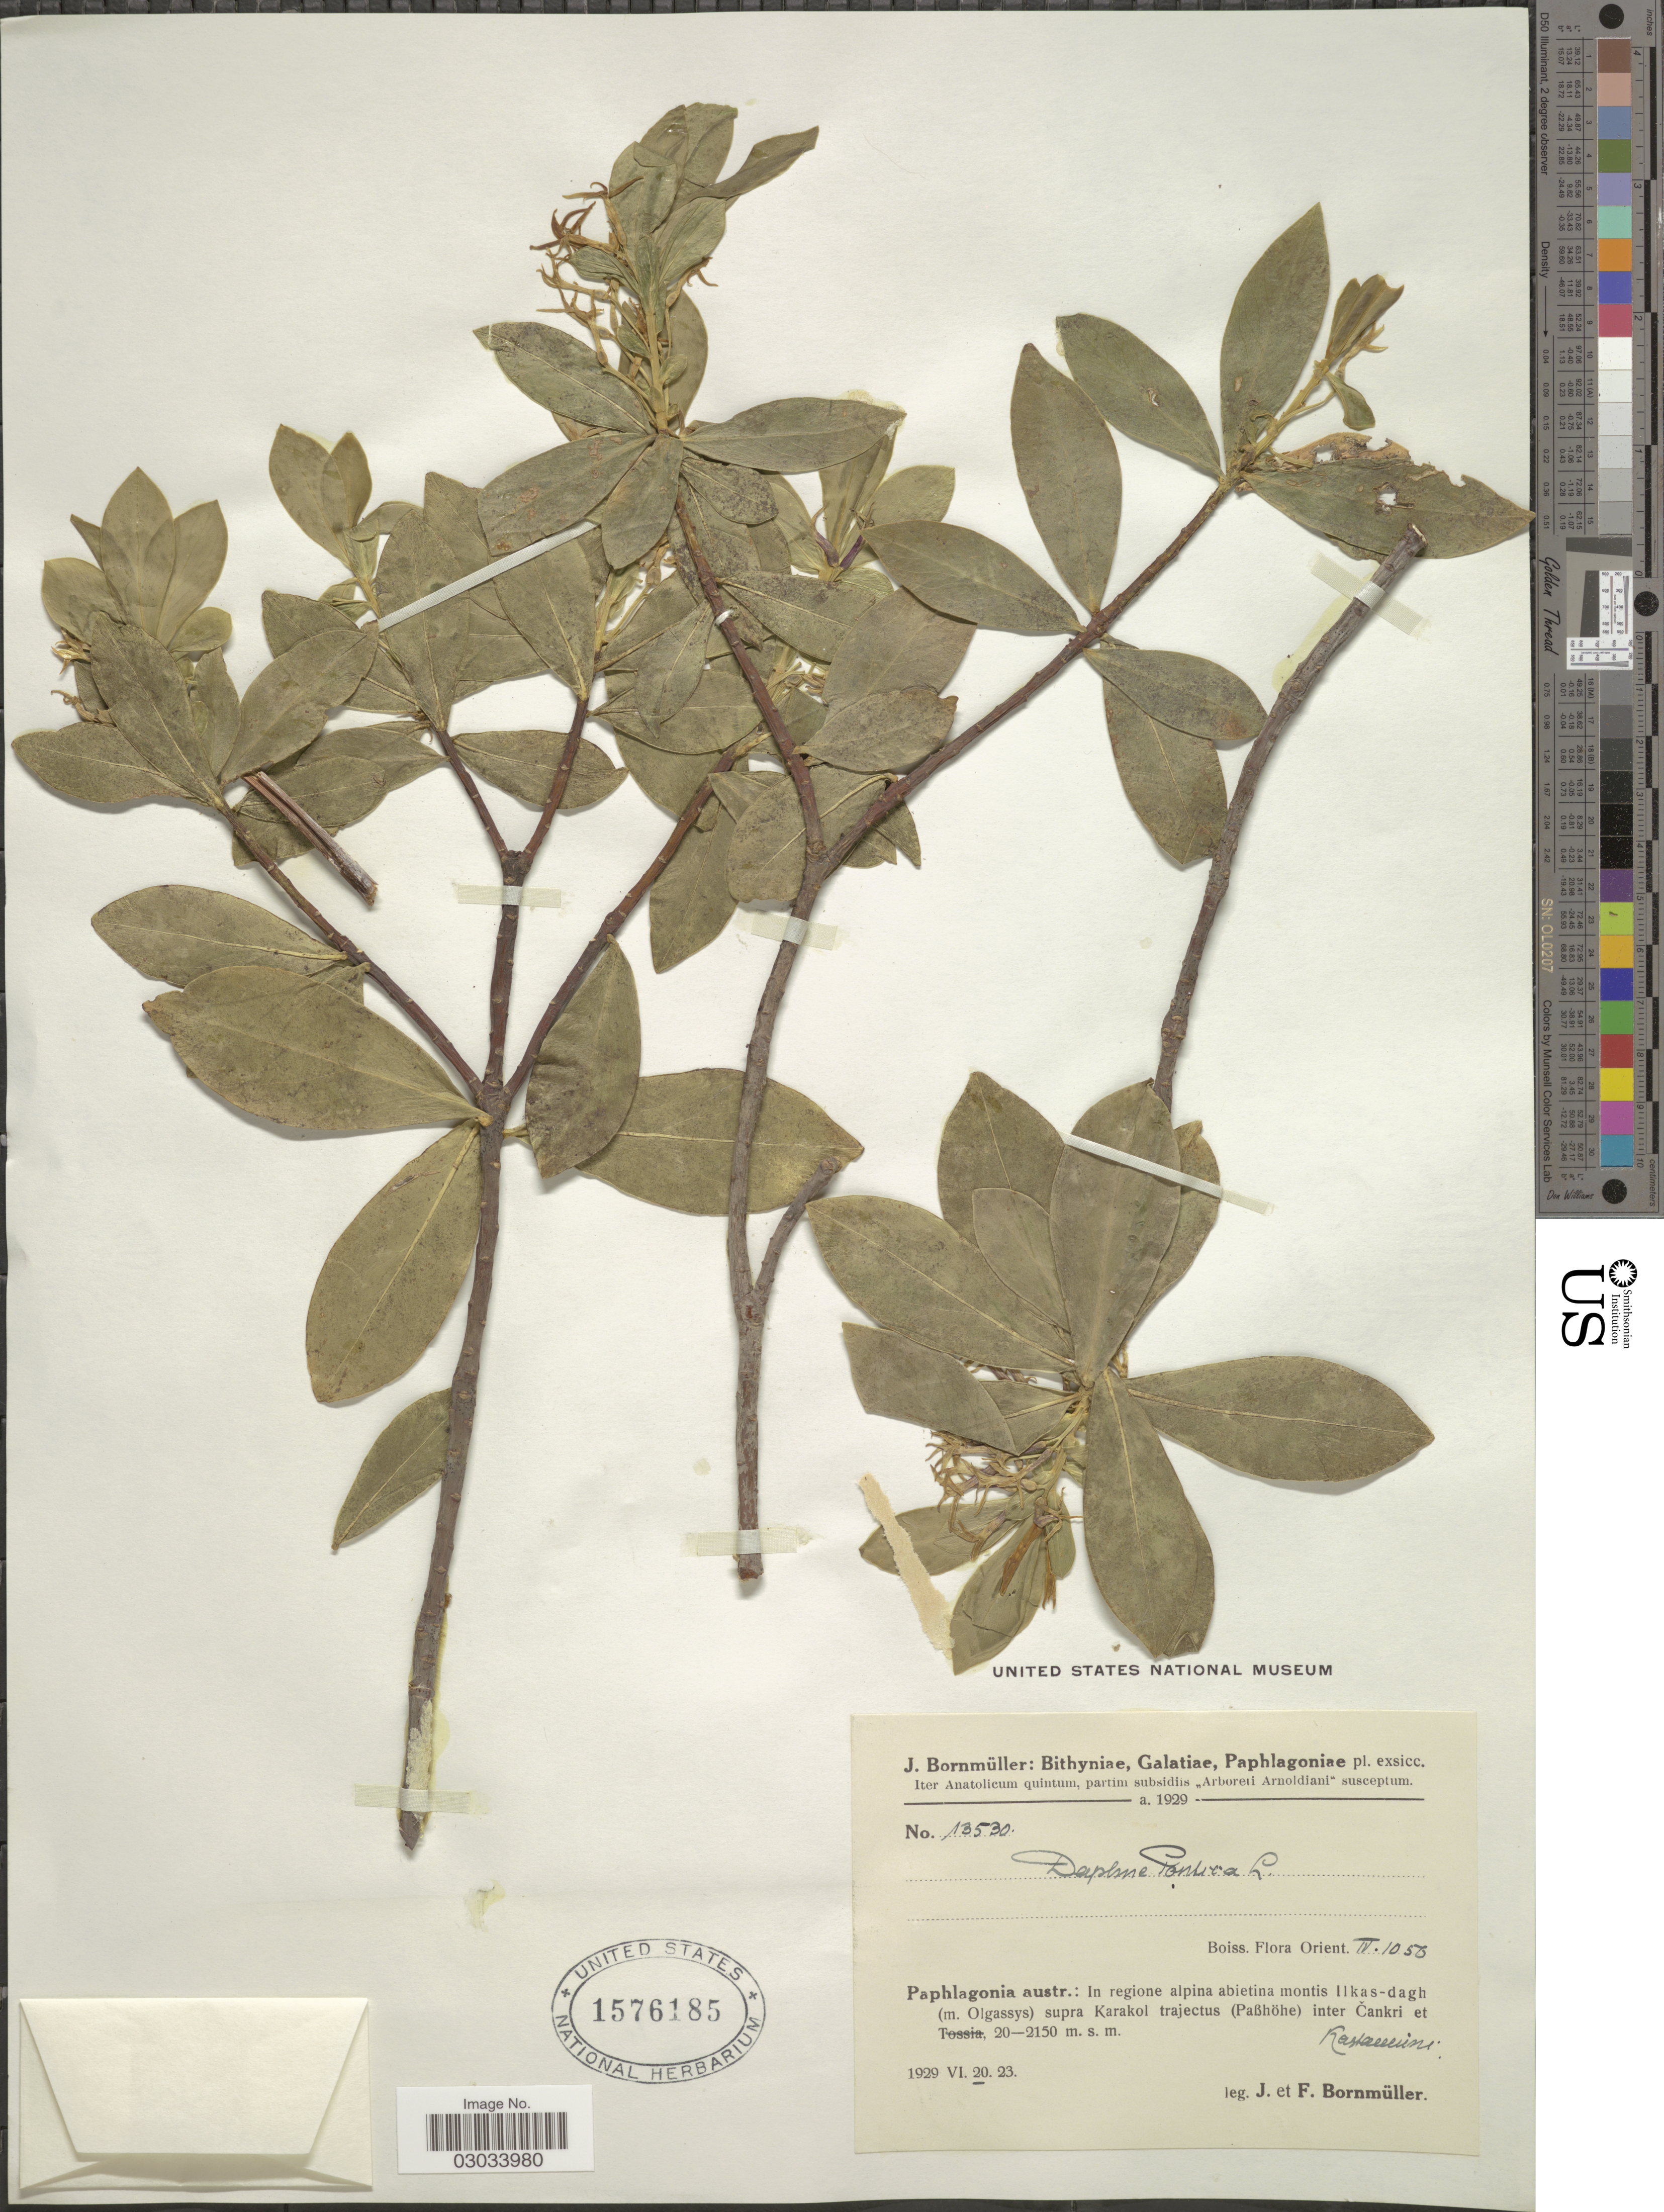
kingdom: Plantae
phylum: Tracheophyta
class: Magnoliopsida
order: Malvales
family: Thymelaeaceae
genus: Daphne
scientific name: Daphne pontica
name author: L.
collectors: J. Bornmüller & F. Bornmüller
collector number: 13530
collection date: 1929-06-20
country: Turkey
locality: Paphlagonia austr.: In regione alpina montis Ilkas-dagh (m. Olgassys) supra Karakol trajectus (Paßhöhe) inter Cankri et Kastasseune [interpreted].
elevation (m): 2000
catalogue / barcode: US 1576185